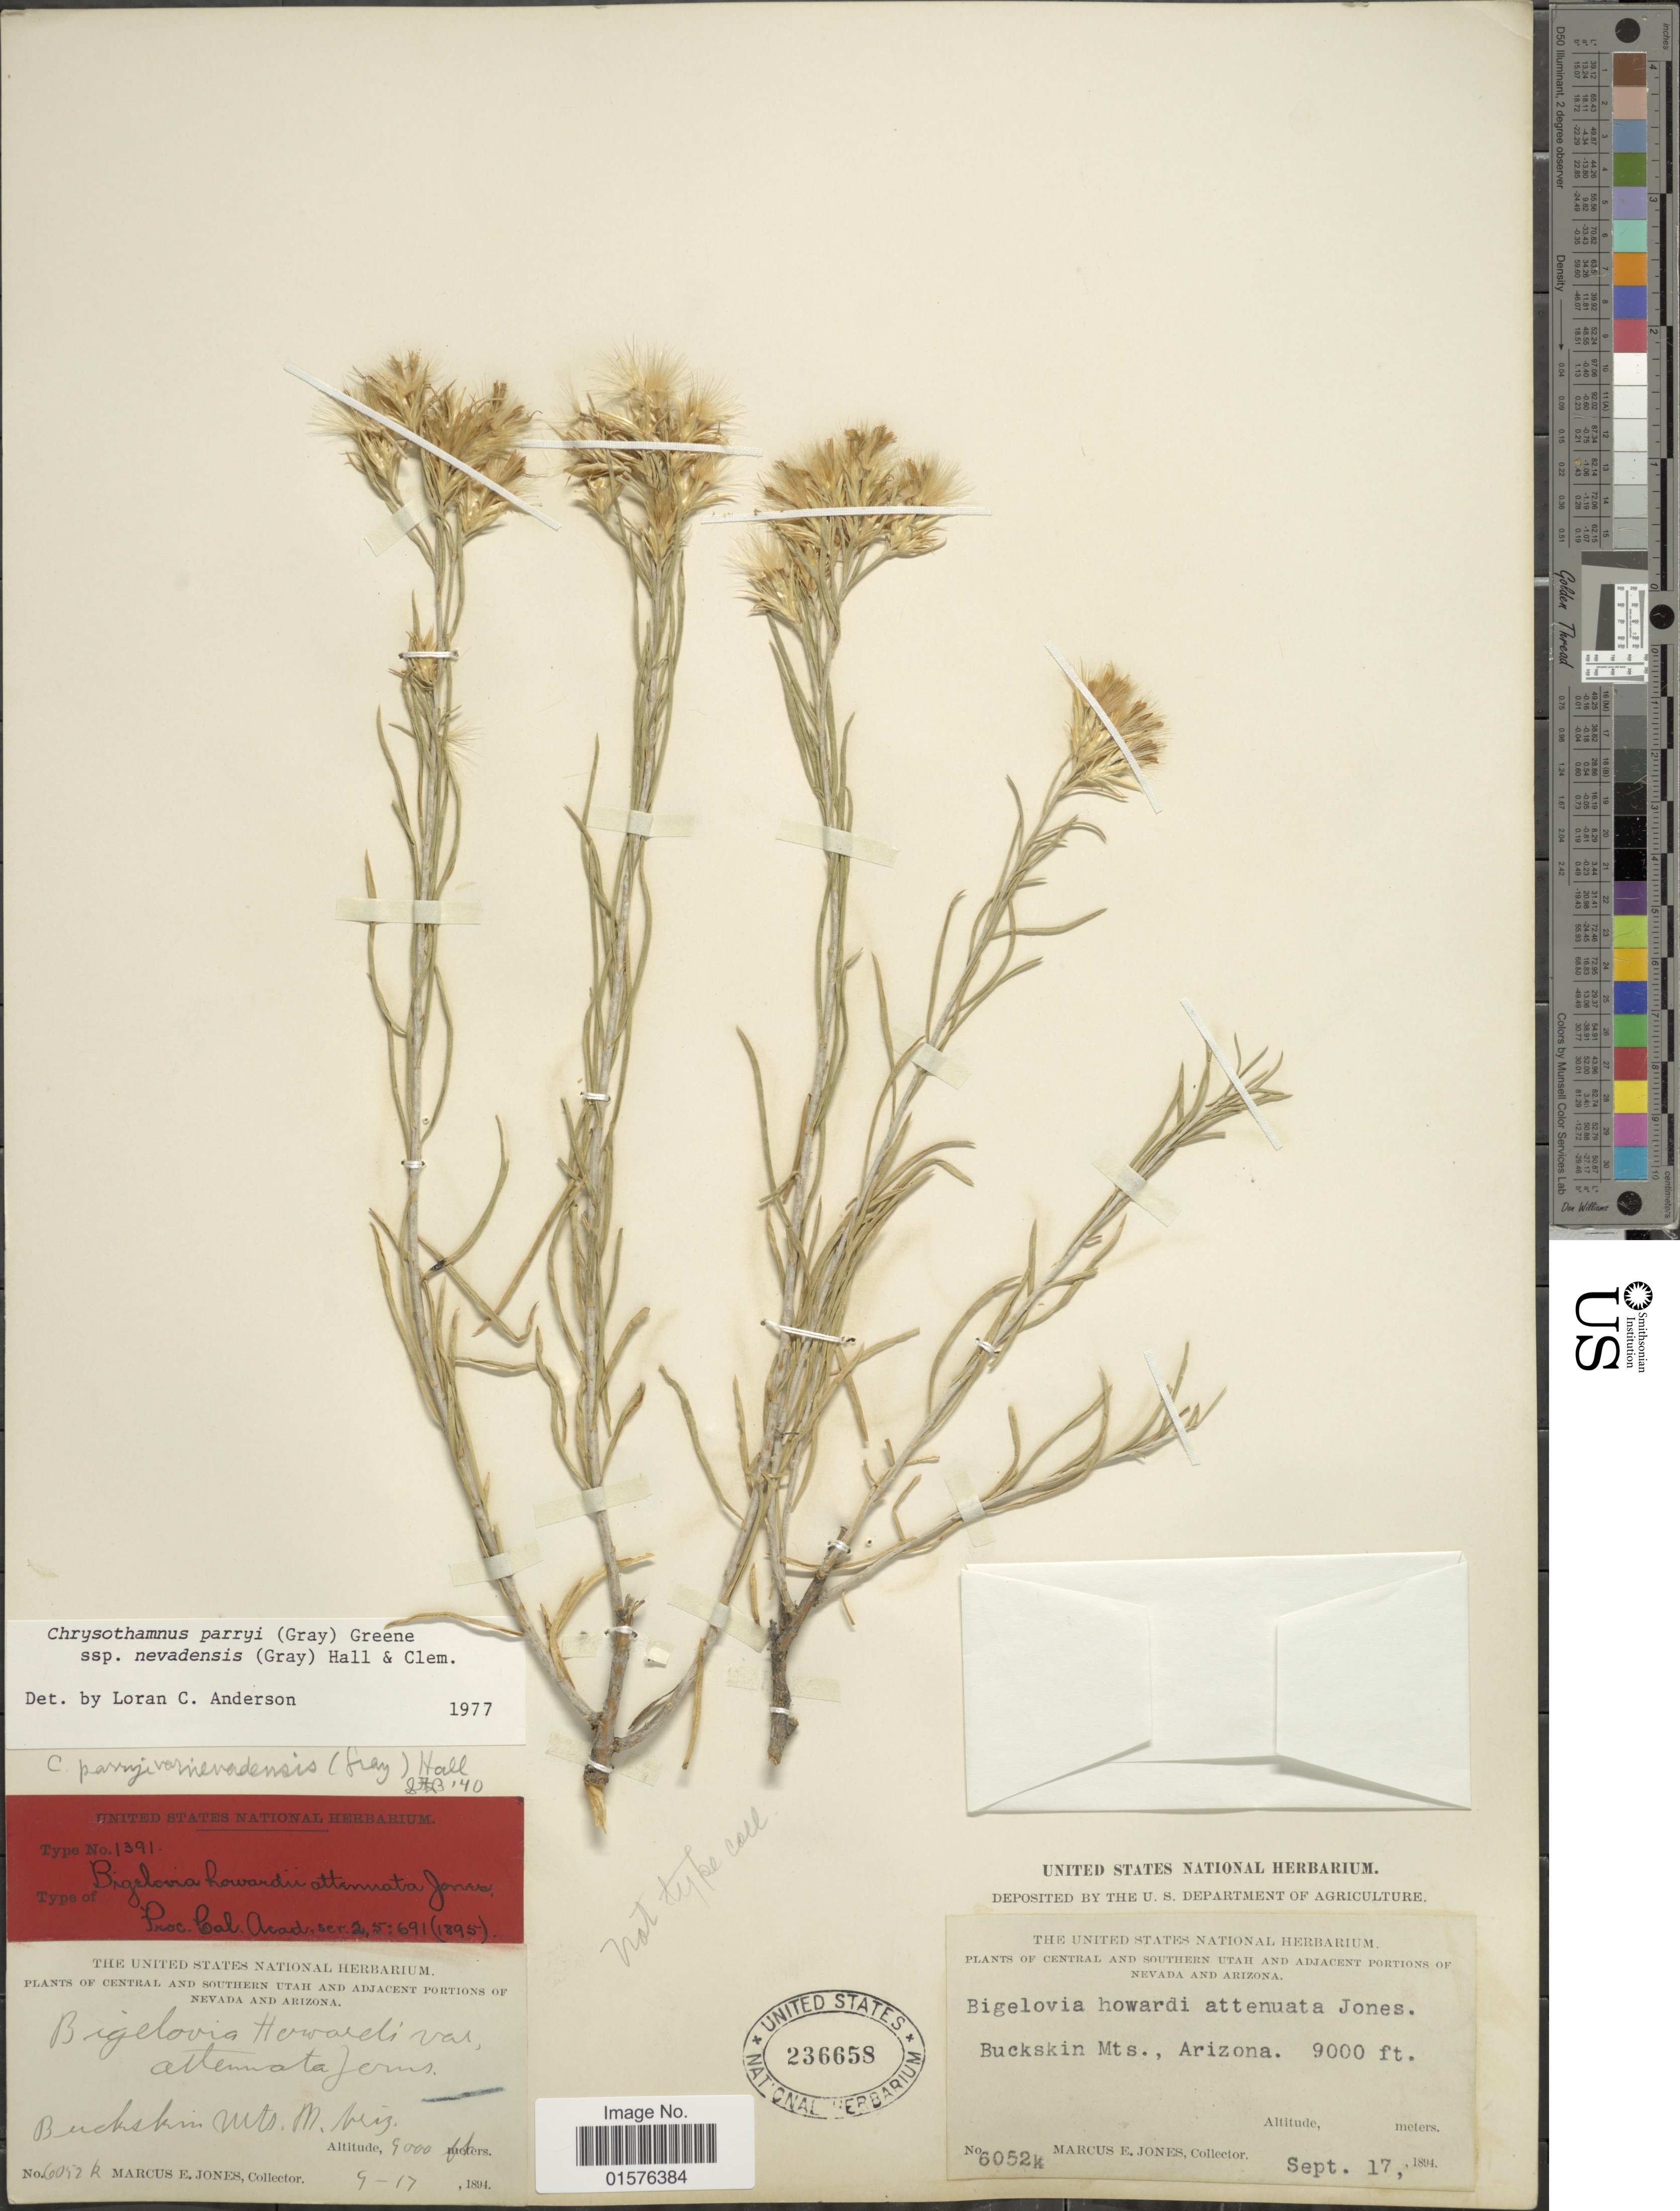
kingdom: Plantae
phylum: Tracheophyta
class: Magnoliopsida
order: Asterales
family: Asteraceae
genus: Ericameria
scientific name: Ericameria parryi var. nevadensis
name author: (A. Gray) G.L. Nesom & G.I. Baird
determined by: Urbatsch, Lowell E., Curator (LSU), Louisiana State University (UNITED STATES)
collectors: M. E. Jones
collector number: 6052R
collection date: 1894-09-17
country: United States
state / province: Arizona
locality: Buckskin Mts.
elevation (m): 2743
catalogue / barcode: US 236658